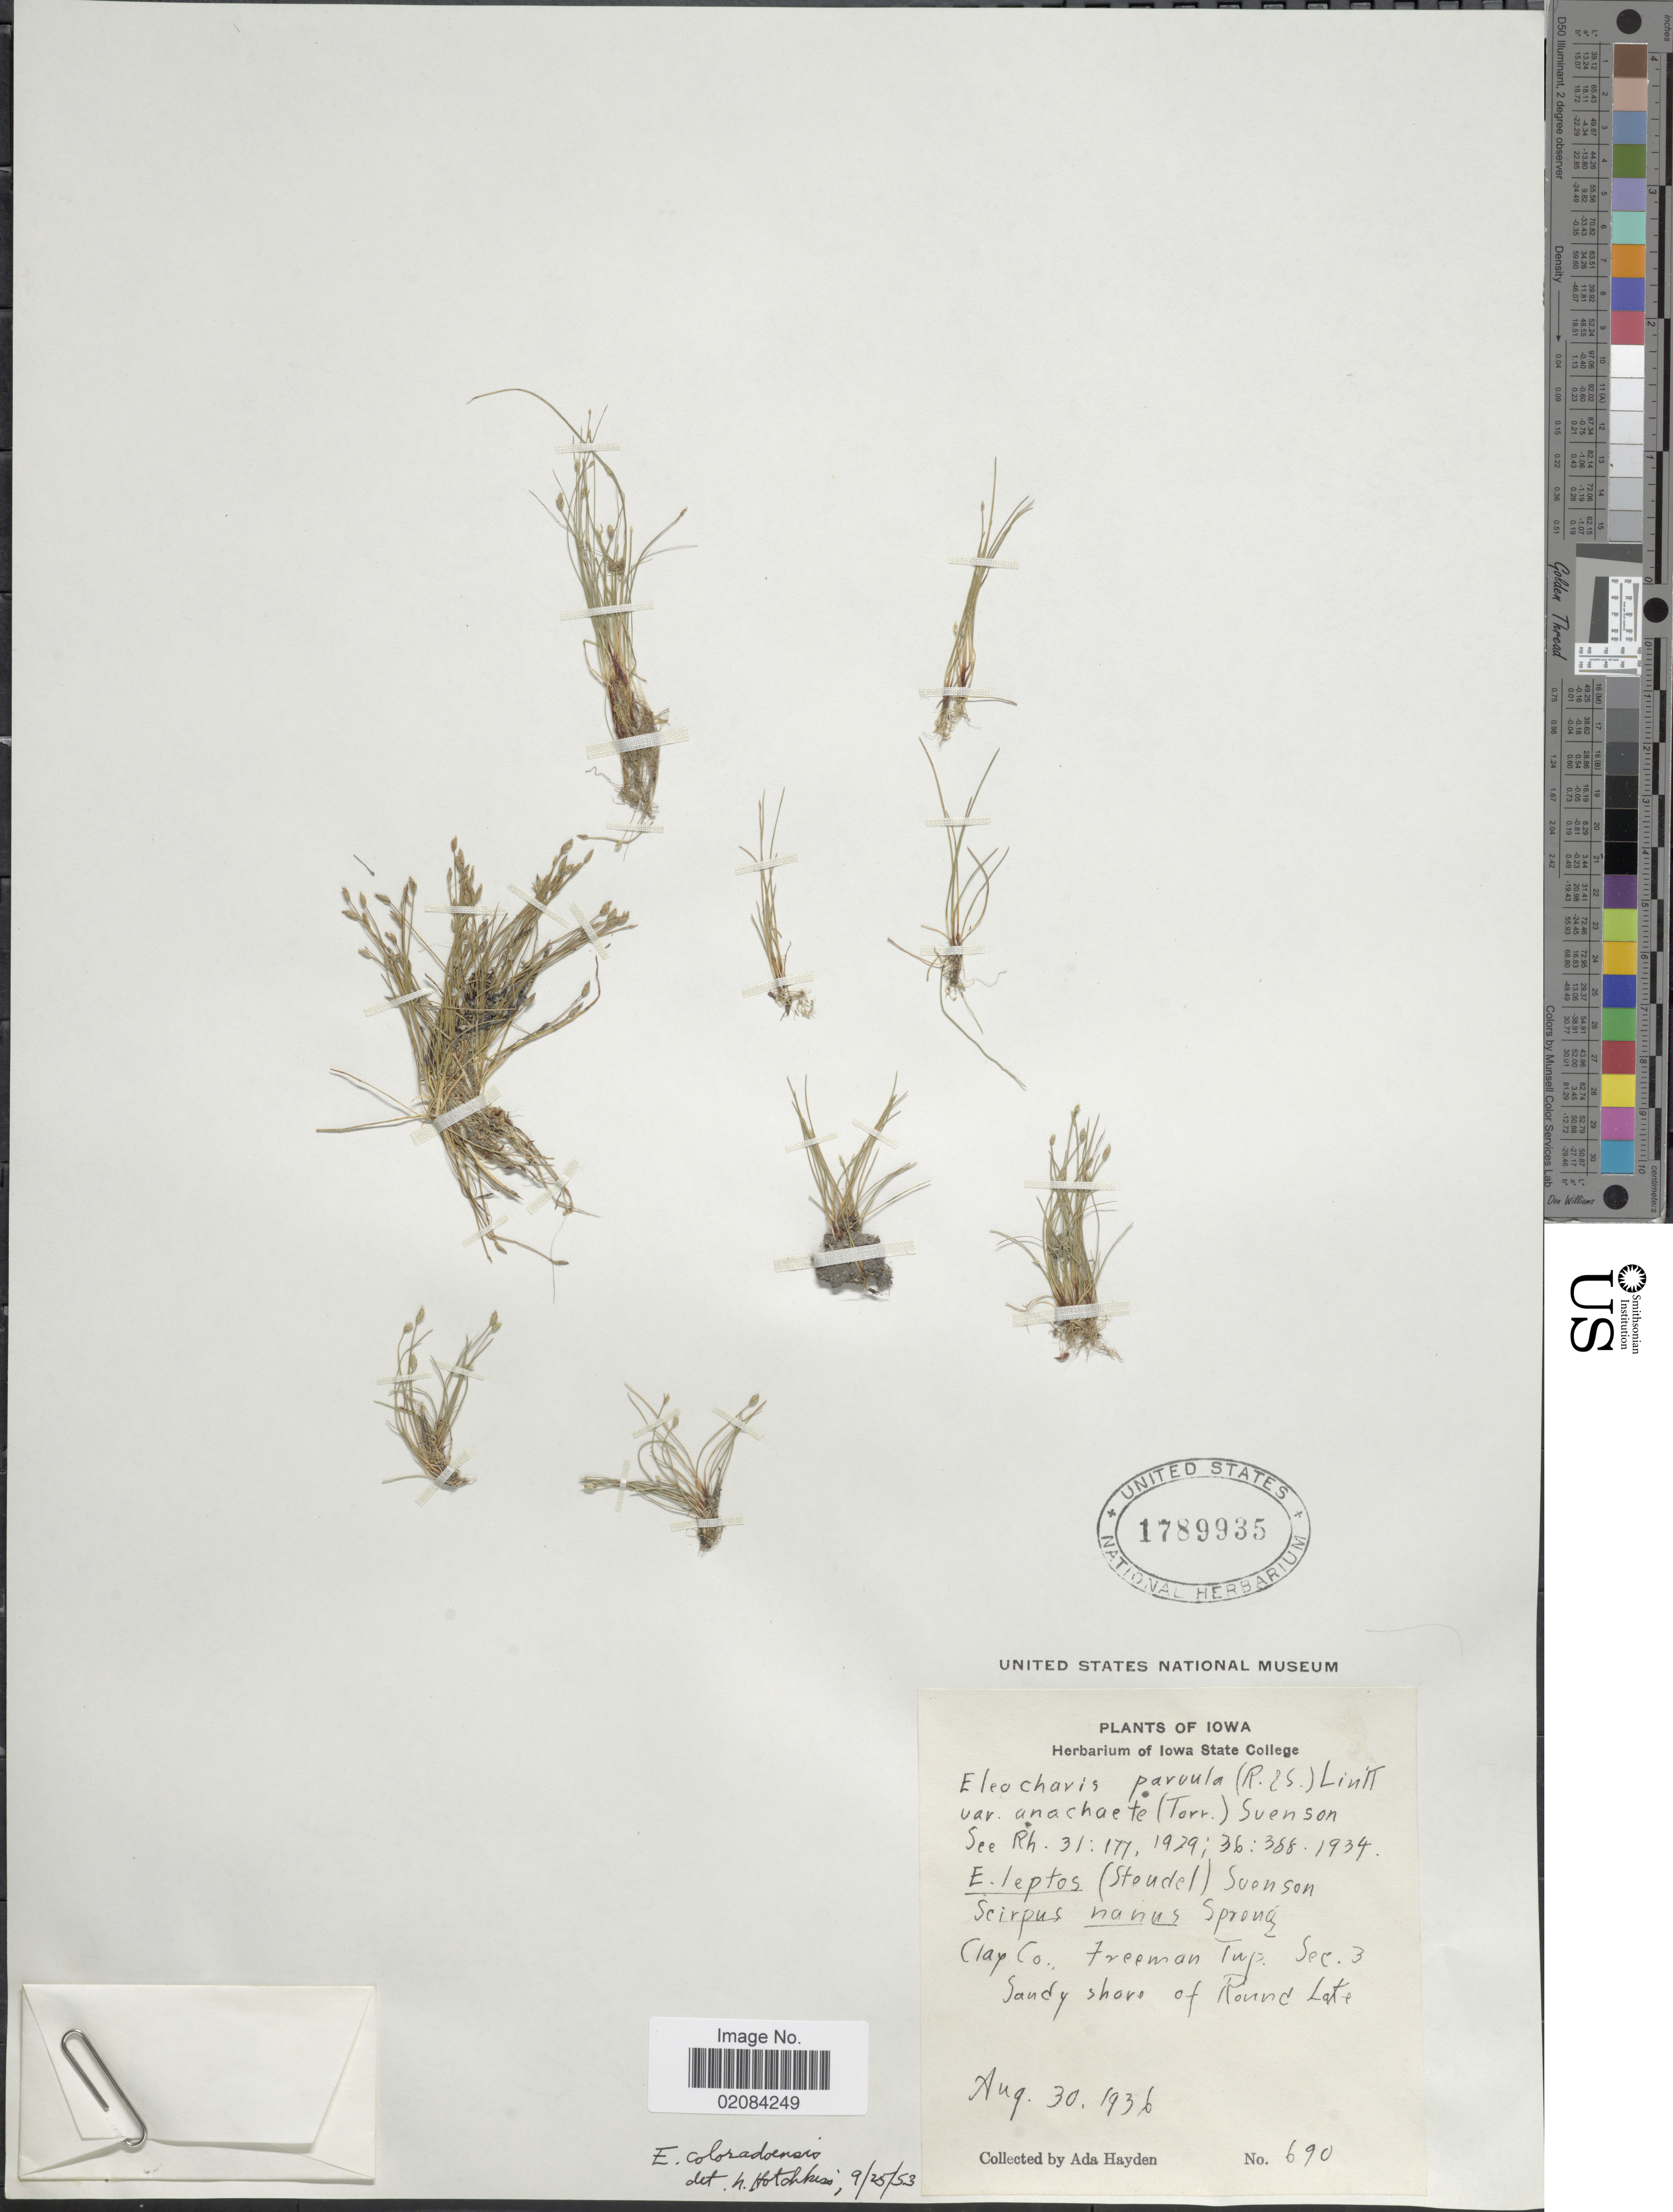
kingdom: Plantae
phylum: Tracheophyta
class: Liliopsida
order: Poales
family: Cyperaceae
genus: Eleocharis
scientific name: Eleocharis coloradoensis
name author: (Britton) Gilly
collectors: Ada Hayden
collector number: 690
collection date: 1936-08-30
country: United States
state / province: Iowa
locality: Iowa. Clay Co. Freeman Twp Sec. 3 Sandy shore of Round Lake. Sec Rh.31: 177, 1929; 36: 388.1934.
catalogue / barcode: US 1789935